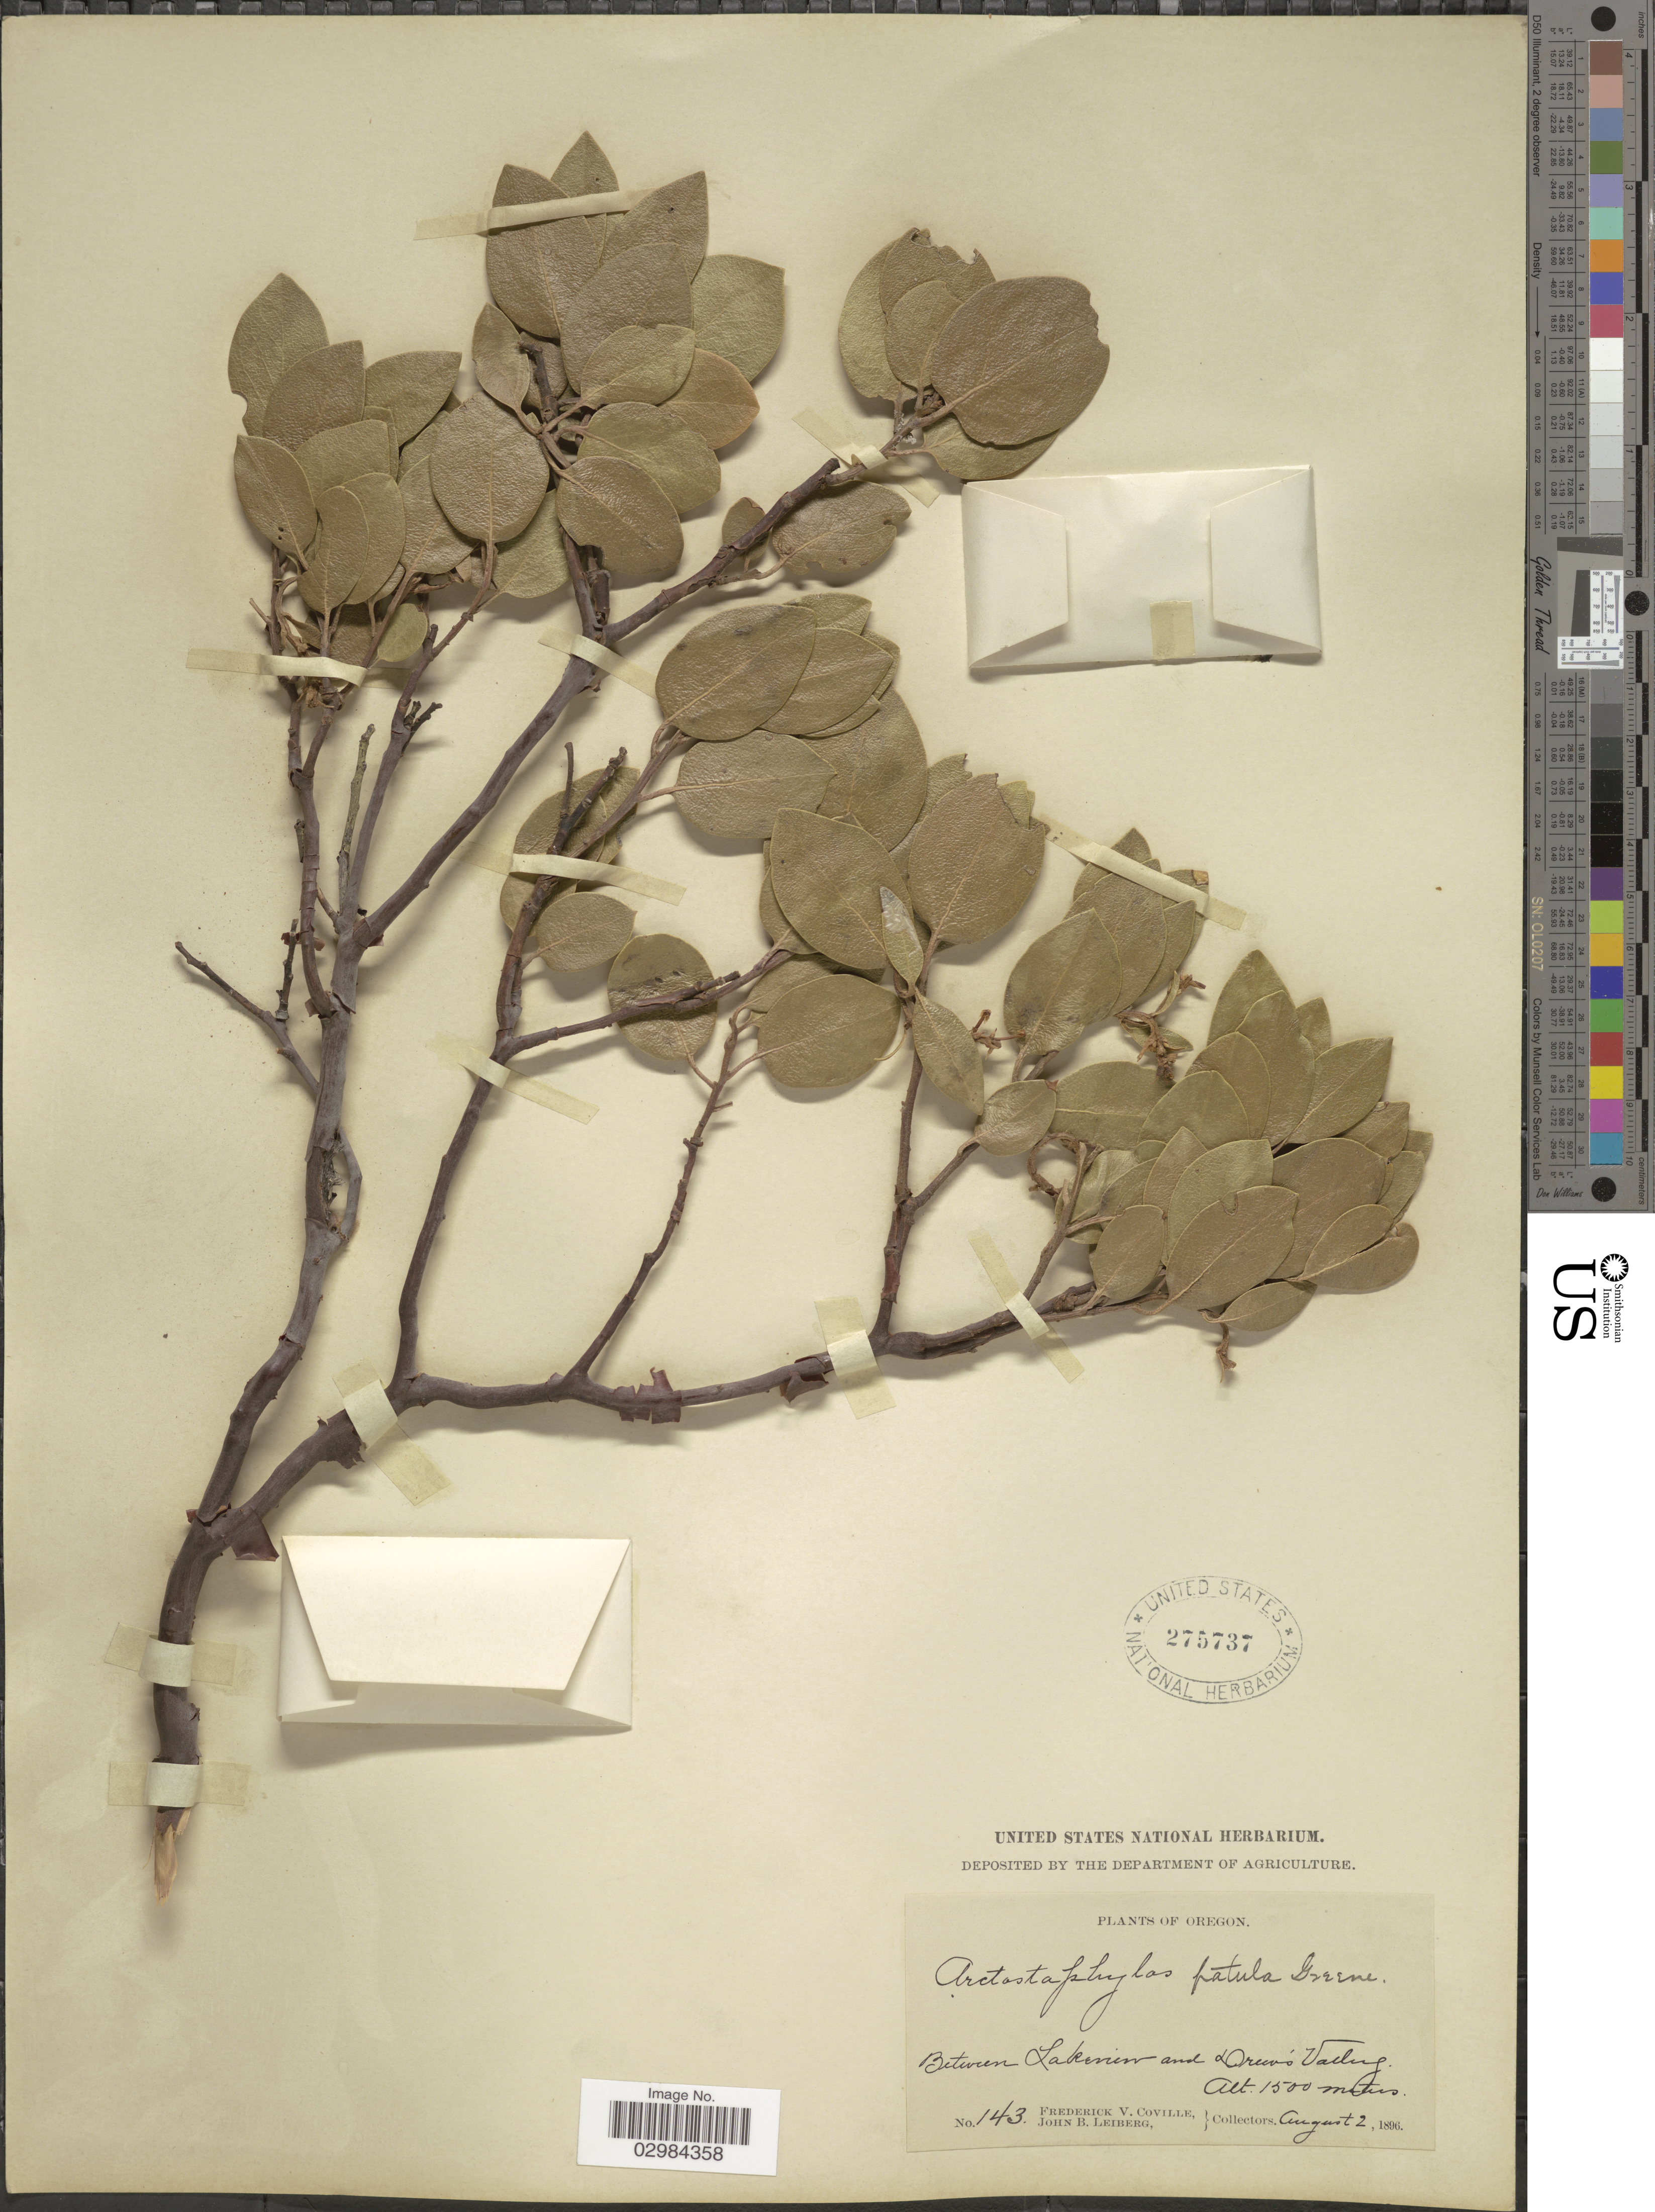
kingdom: Plantae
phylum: Tracheophyta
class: Magnoliopsida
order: Ericales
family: Ericaceae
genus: Arctostaphylos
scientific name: Arctostaphylos patula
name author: Greene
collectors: F. V. Coville & J. B. Leiberg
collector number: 143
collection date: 1896-08-02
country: United States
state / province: Oregon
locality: Between Lakeview and Drew's Valley.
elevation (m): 1500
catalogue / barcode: US 275737